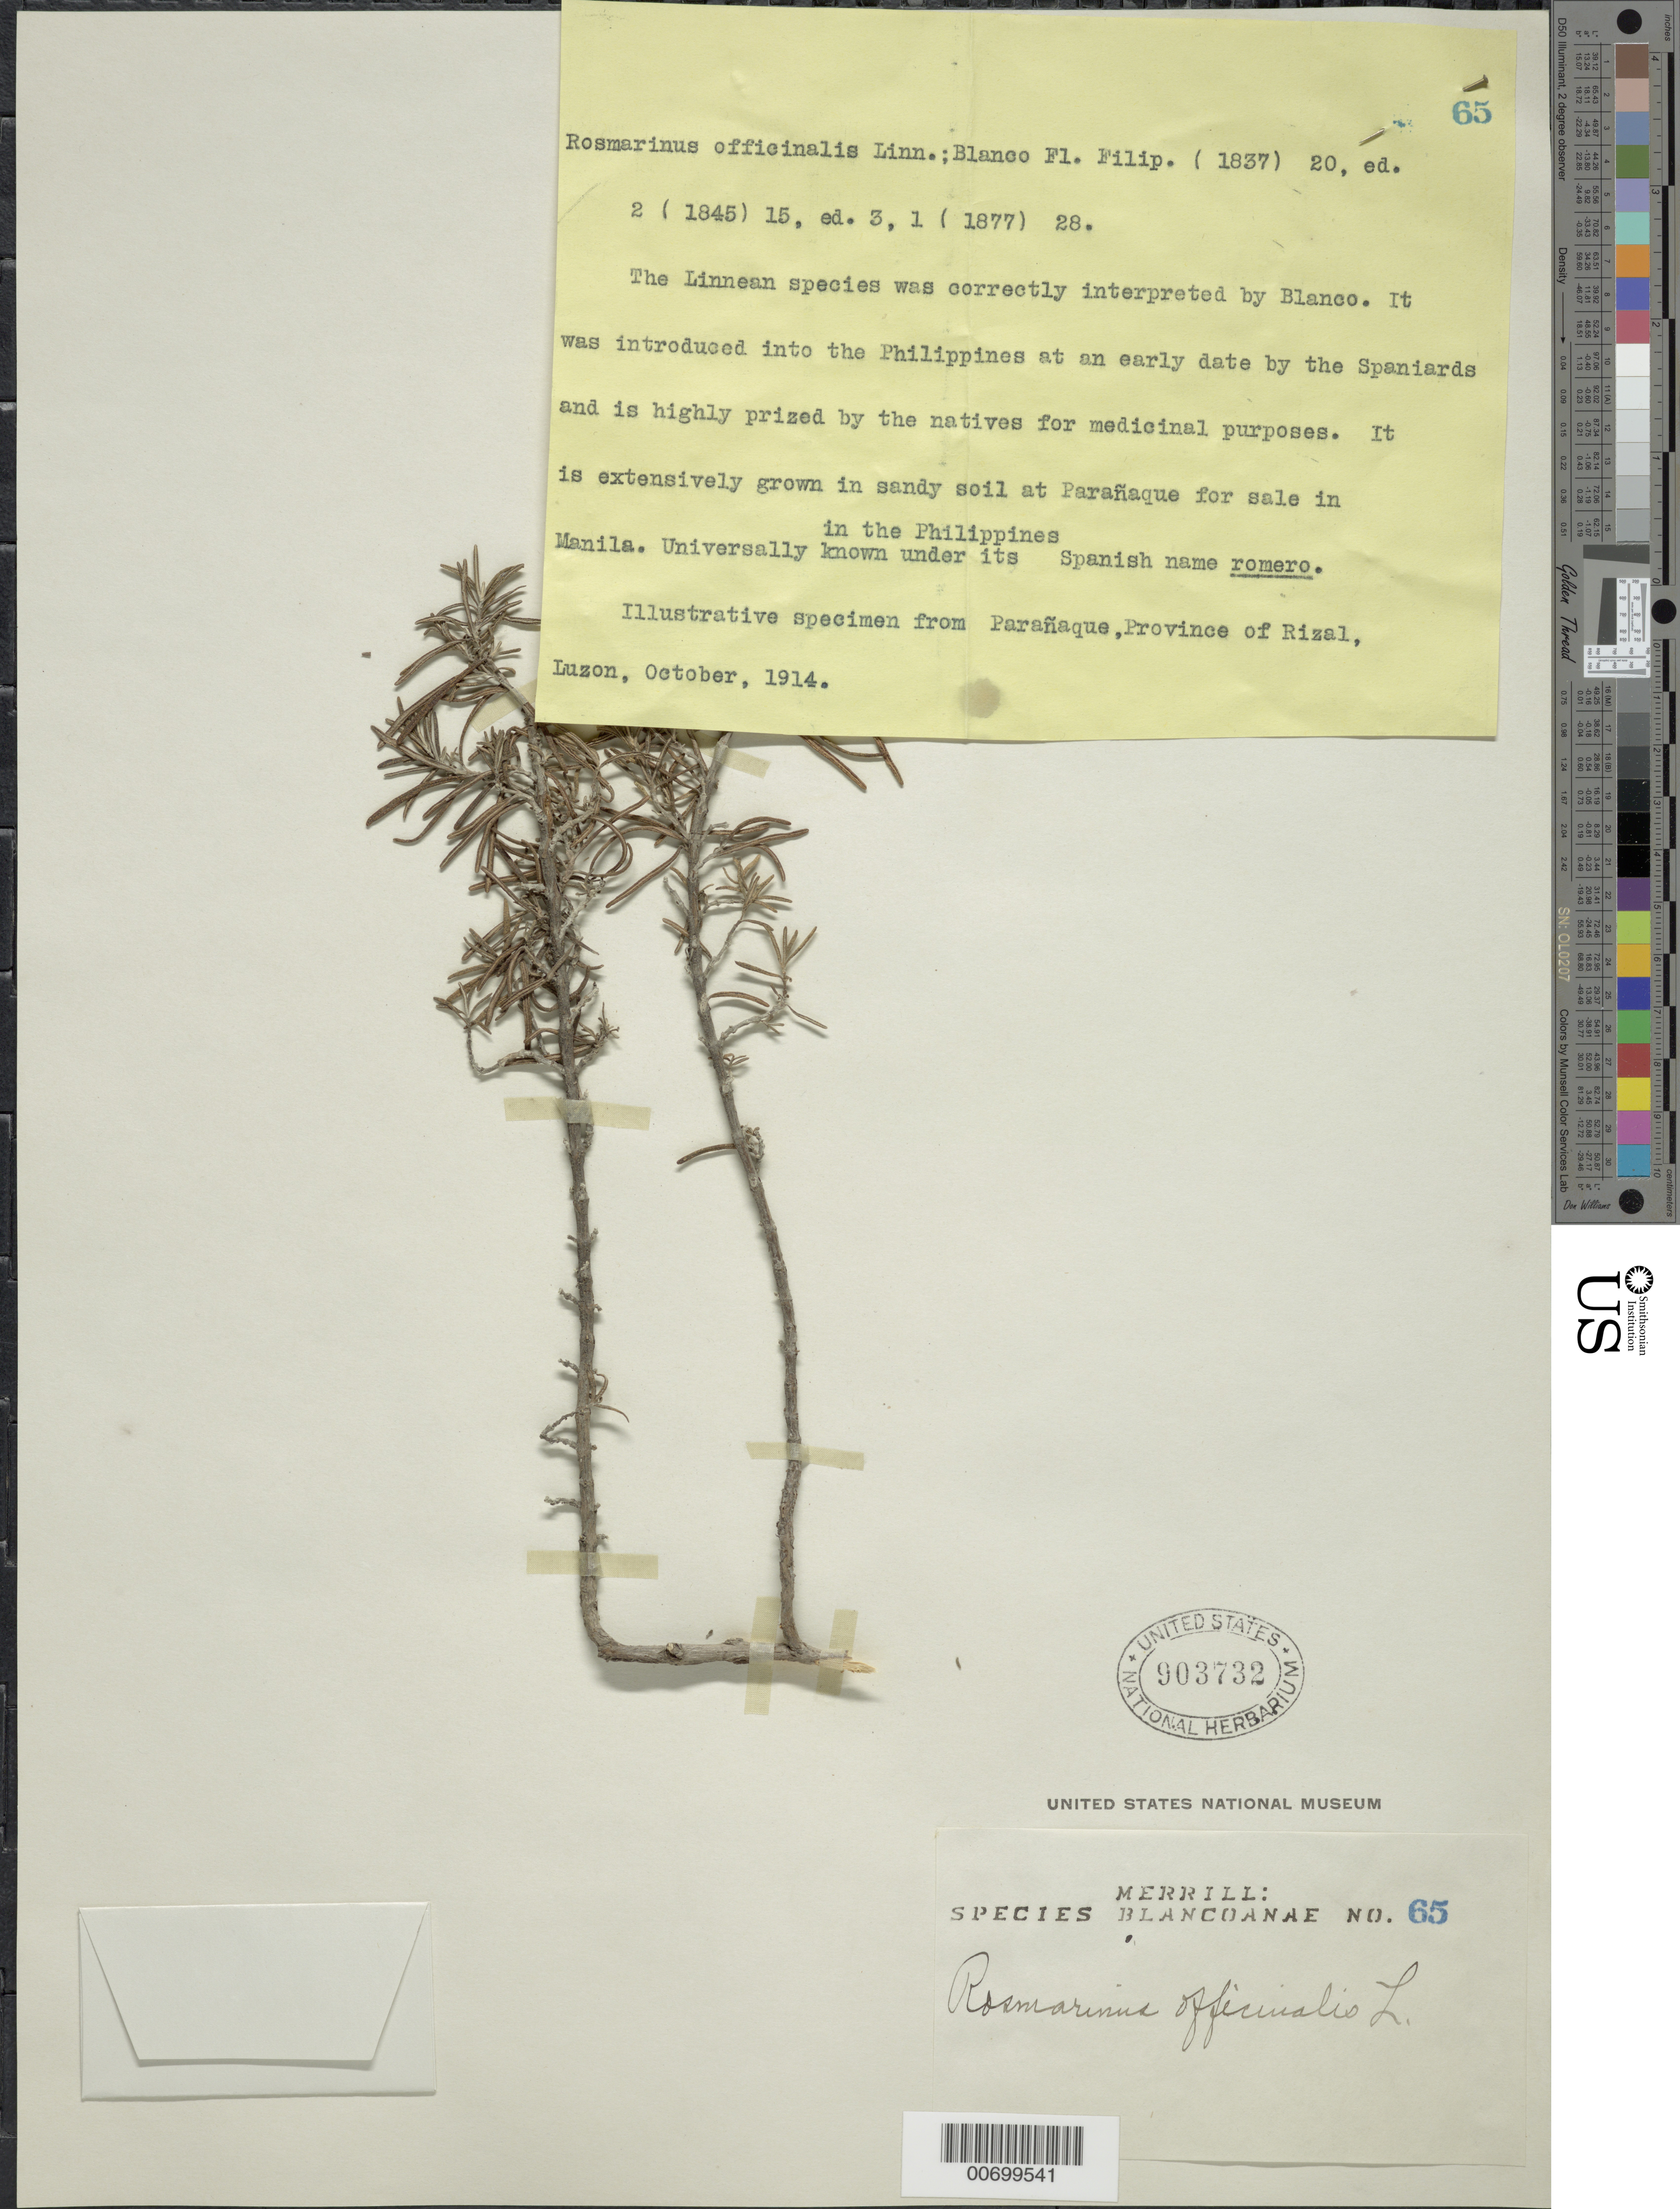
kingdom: Plantae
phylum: Tracheophyta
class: Magnoliopsida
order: Lamiales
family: Lamiaceae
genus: Rosmarinus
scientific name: Rosmarinus officinalis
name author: L.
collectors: E. D. Merrill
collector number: Sp. Blancoan. 0065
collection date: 1914-10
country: Philippines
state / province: National Capital Region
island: Luzon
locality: Paranaque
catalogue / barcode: US 903732